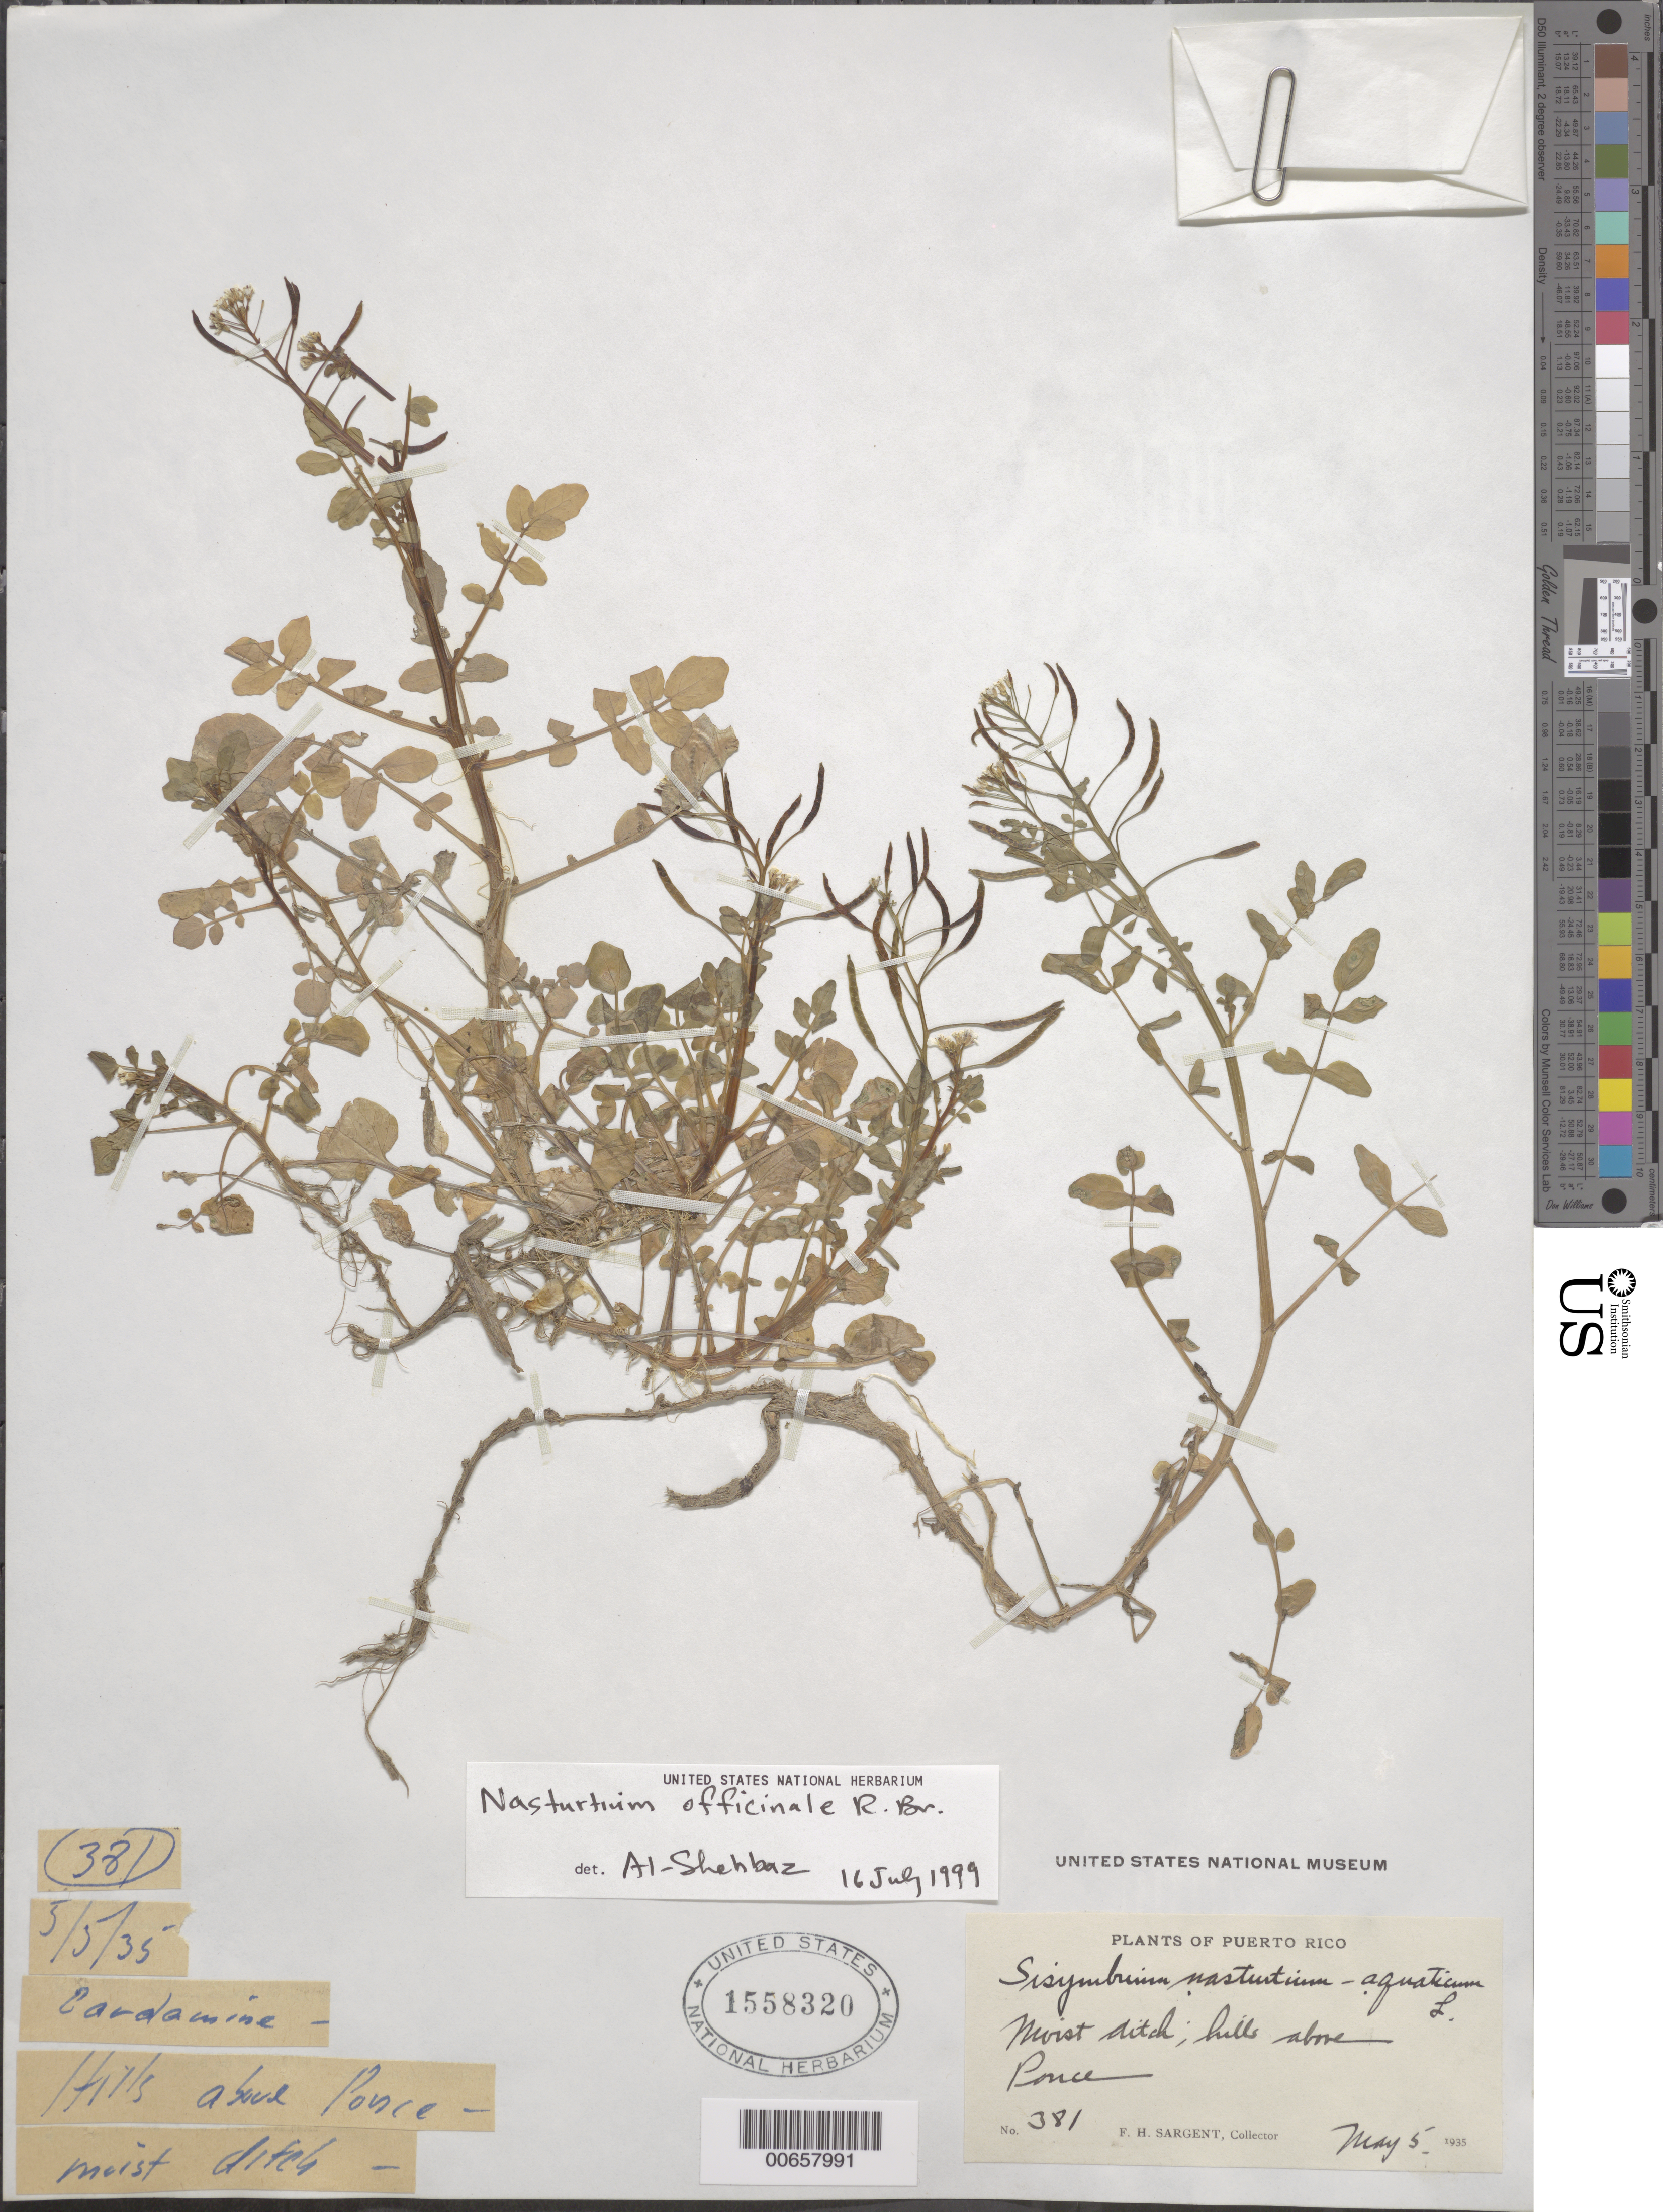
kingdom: Plantae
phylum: Tracheophyta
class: Magnoliopsida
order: Brassicales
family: Brassicaceae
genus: Nasturtium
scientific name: Nasturtium officinale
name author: R. Br.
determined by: Al-Shehbaz, I. A., (MO), Missouri Botanical Garden (UNITED STATES)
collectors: F. H. Sargent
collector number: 381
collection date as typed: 05 May 1935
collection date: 1935-05-05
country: Puerto Rico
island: Greater Antilles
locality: Ponce, hills above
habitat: Moist ditch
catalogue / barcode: US 1558320